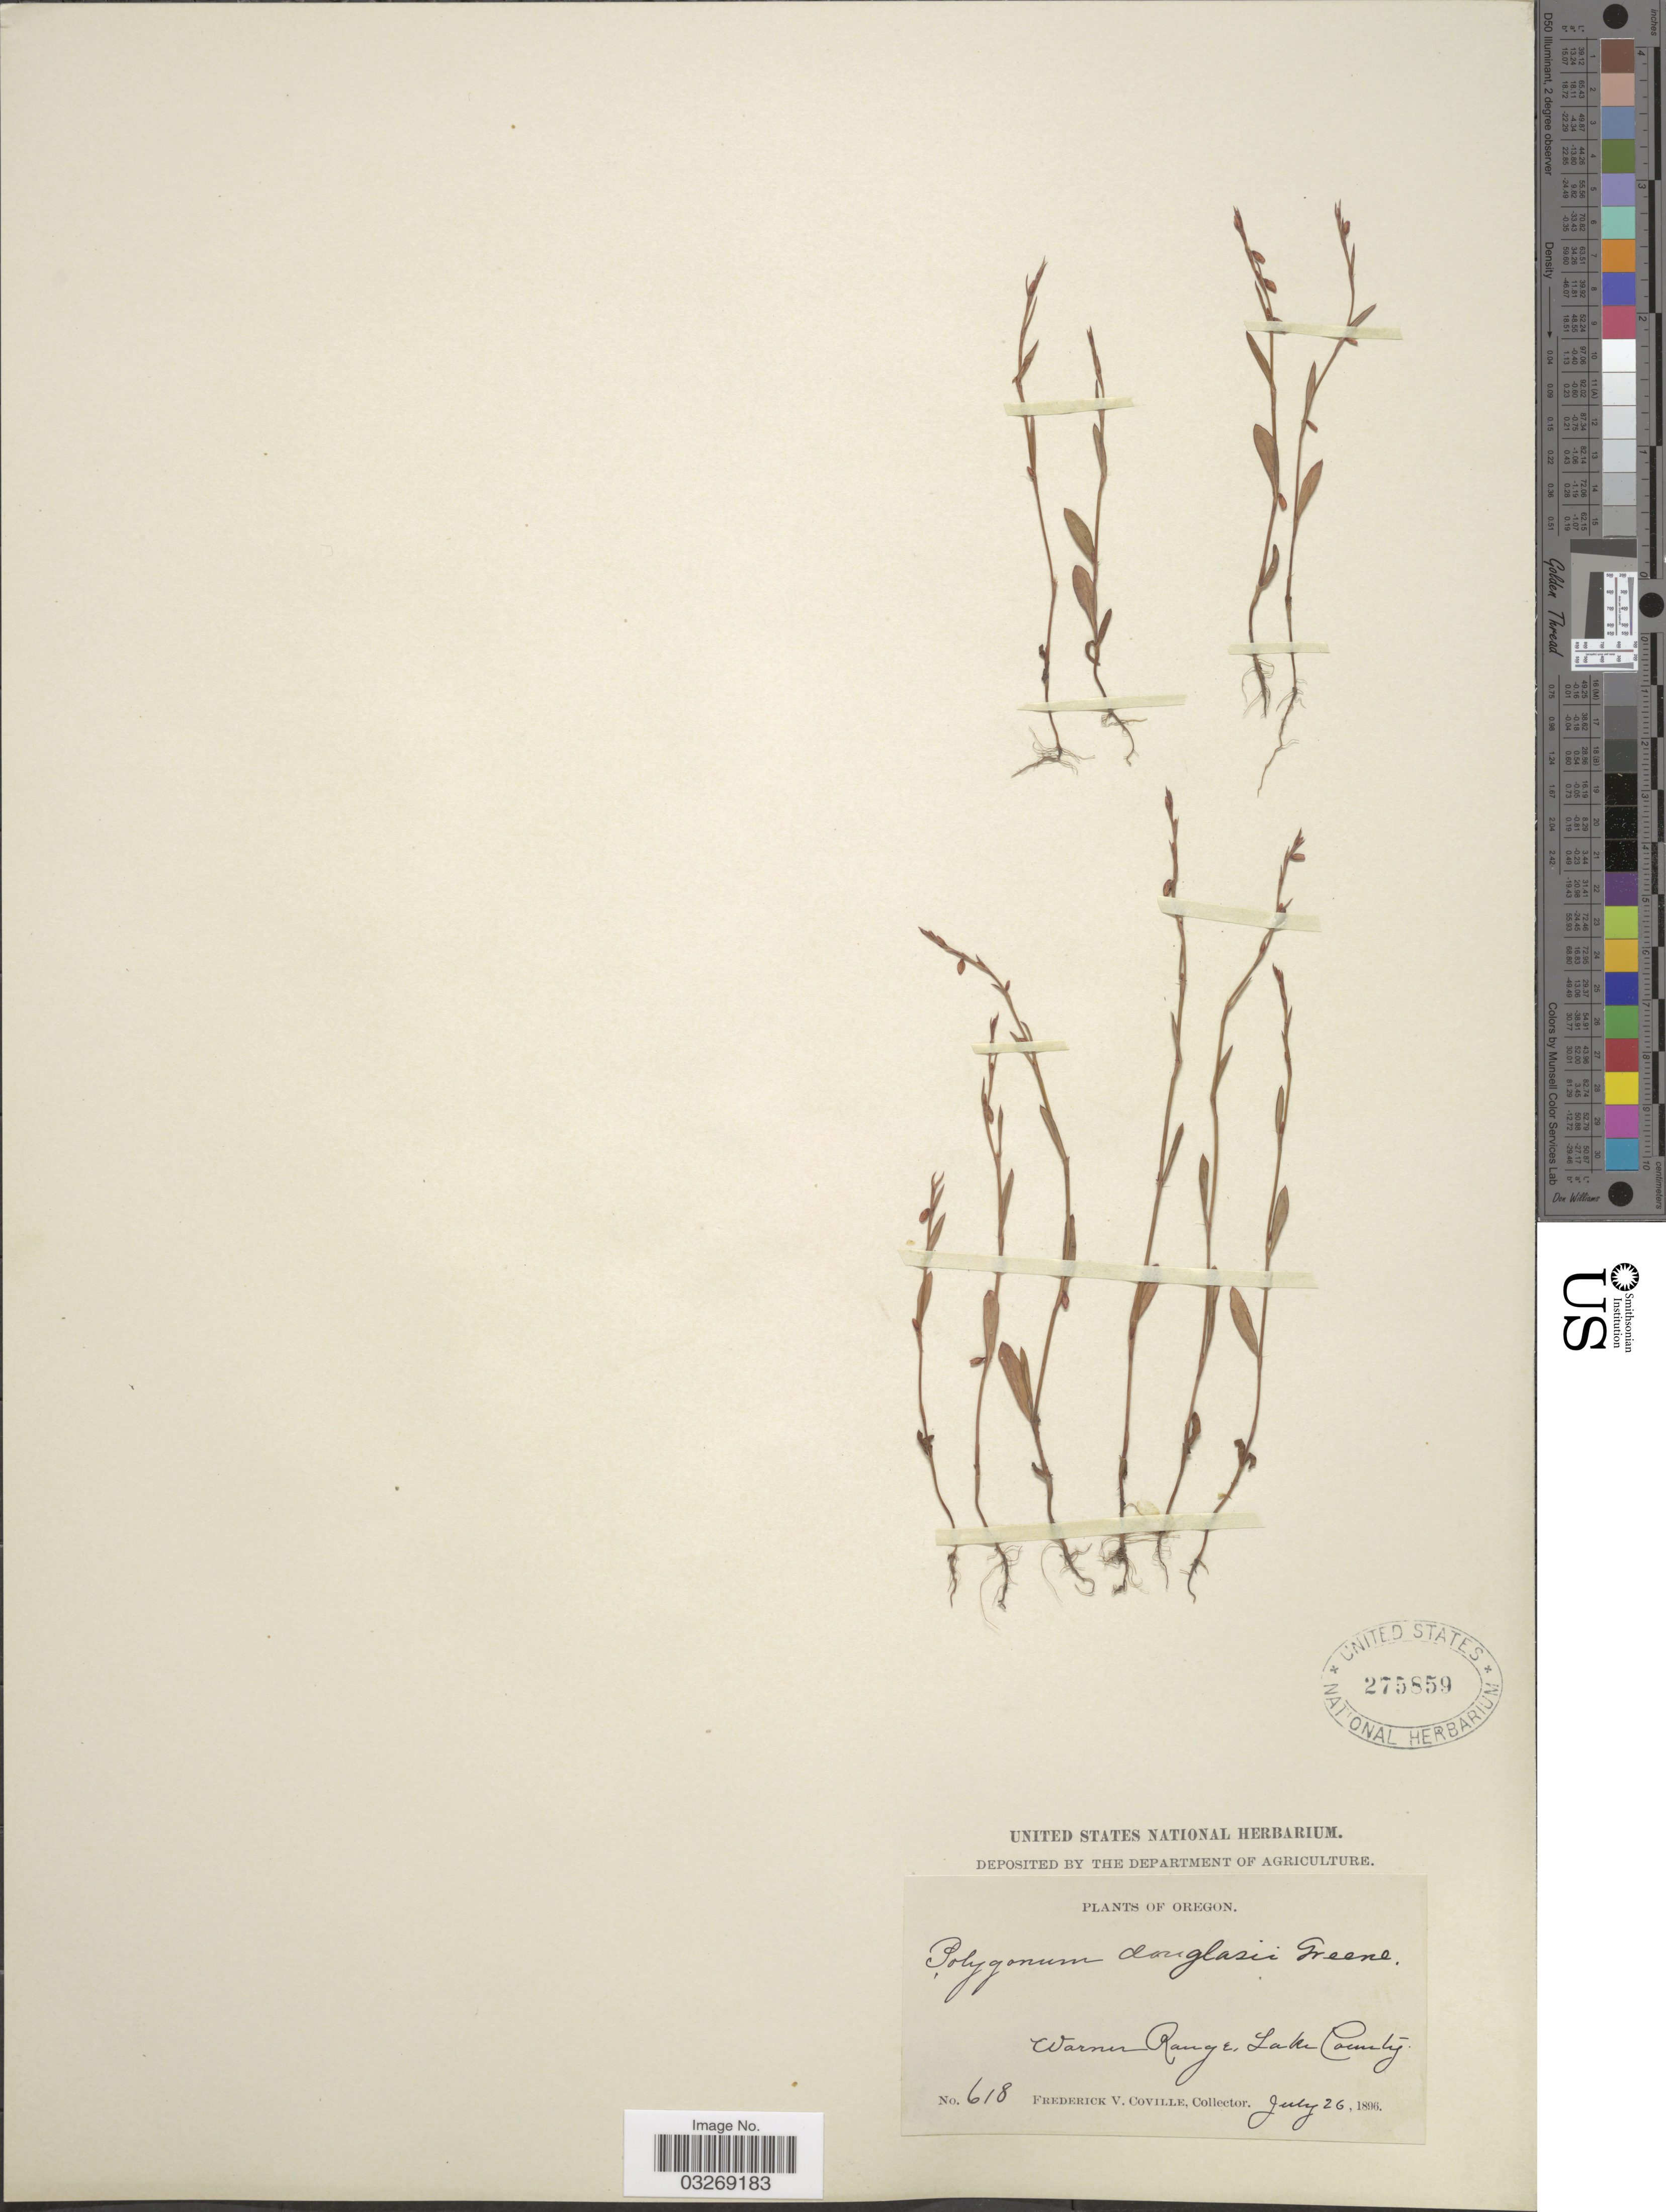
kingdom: Plantae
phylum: Tracheophyta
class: Magnoliopsida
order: Caryophyllales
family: Polygonaceae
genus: Polygonum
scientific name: Polygonum douglasii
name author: Greene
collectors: F. V. Coville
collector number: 618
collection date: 1896-07-26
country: United States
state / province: Oregon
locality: Warner Range, Lake County.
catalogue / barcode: US 275859